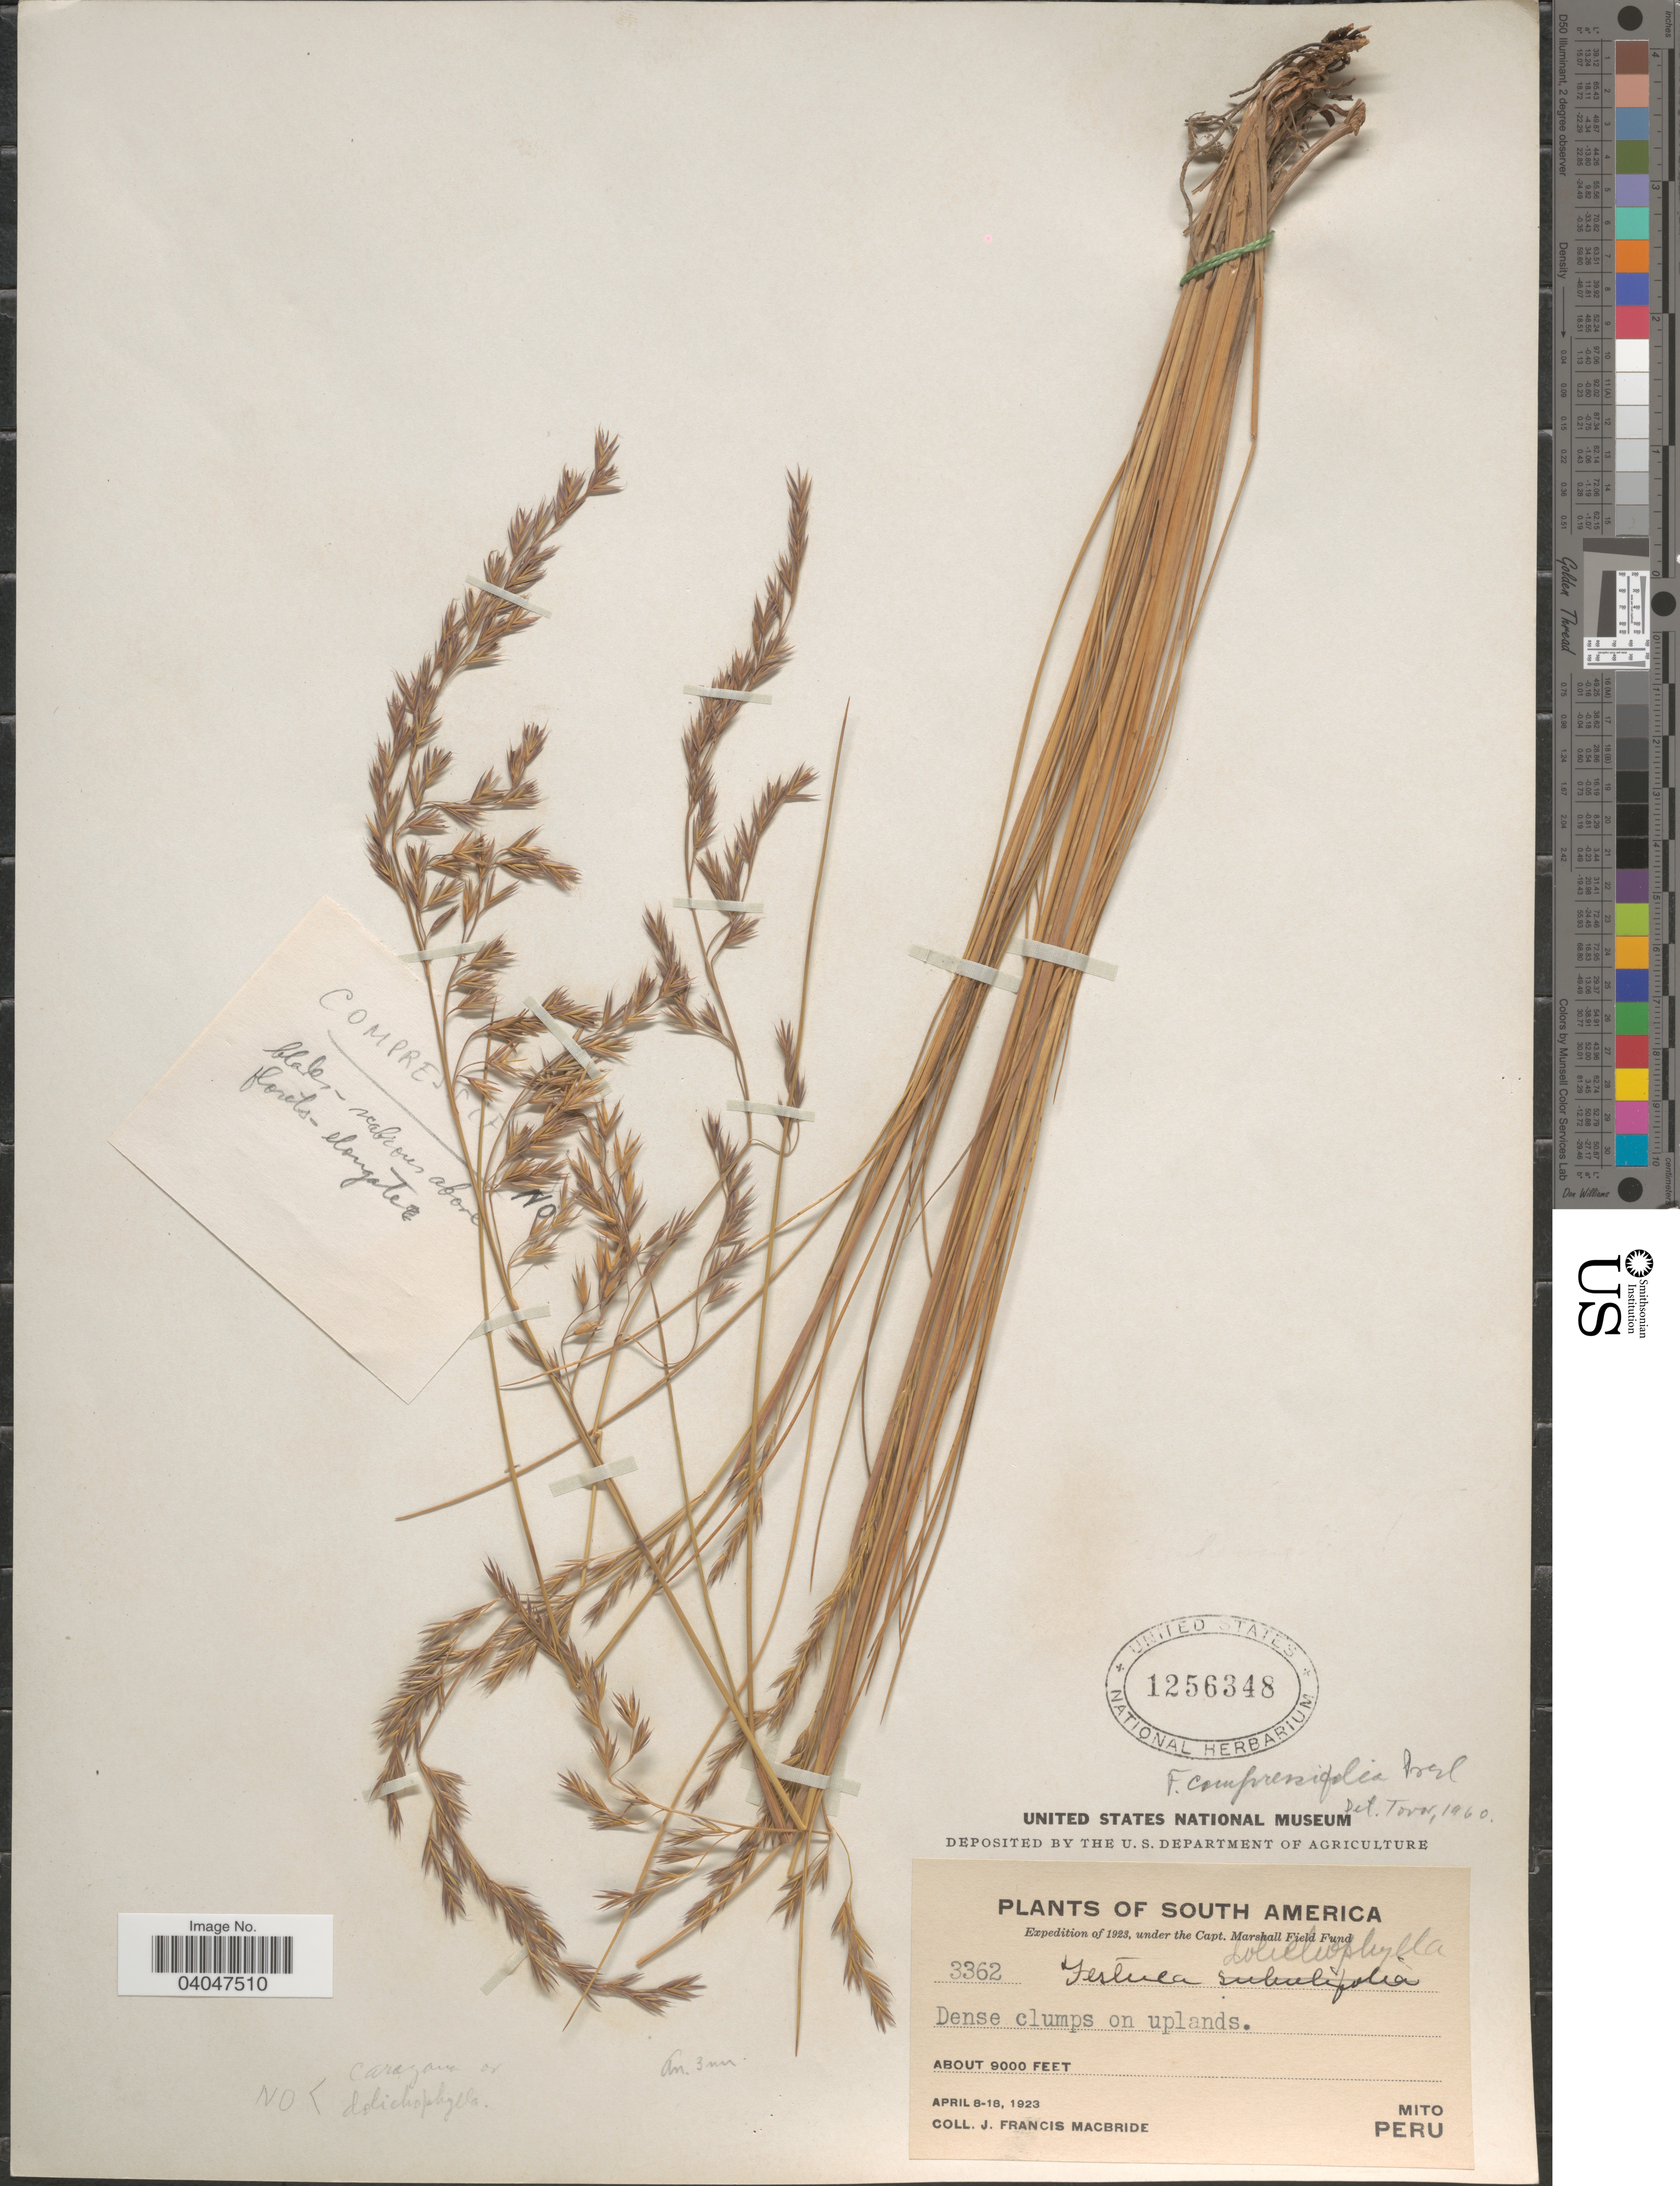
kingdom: Plantae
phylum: Tracheophyta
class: Liliopsida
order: Poales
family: Poaceae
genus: Festuca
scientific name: Festuca compressifolia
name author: J. Presl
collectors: J. F. Macbride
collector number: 3362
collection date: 1923-04-08/1923-04-18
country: Peru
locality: Mito.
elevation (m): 2743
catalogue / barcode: US 1256348